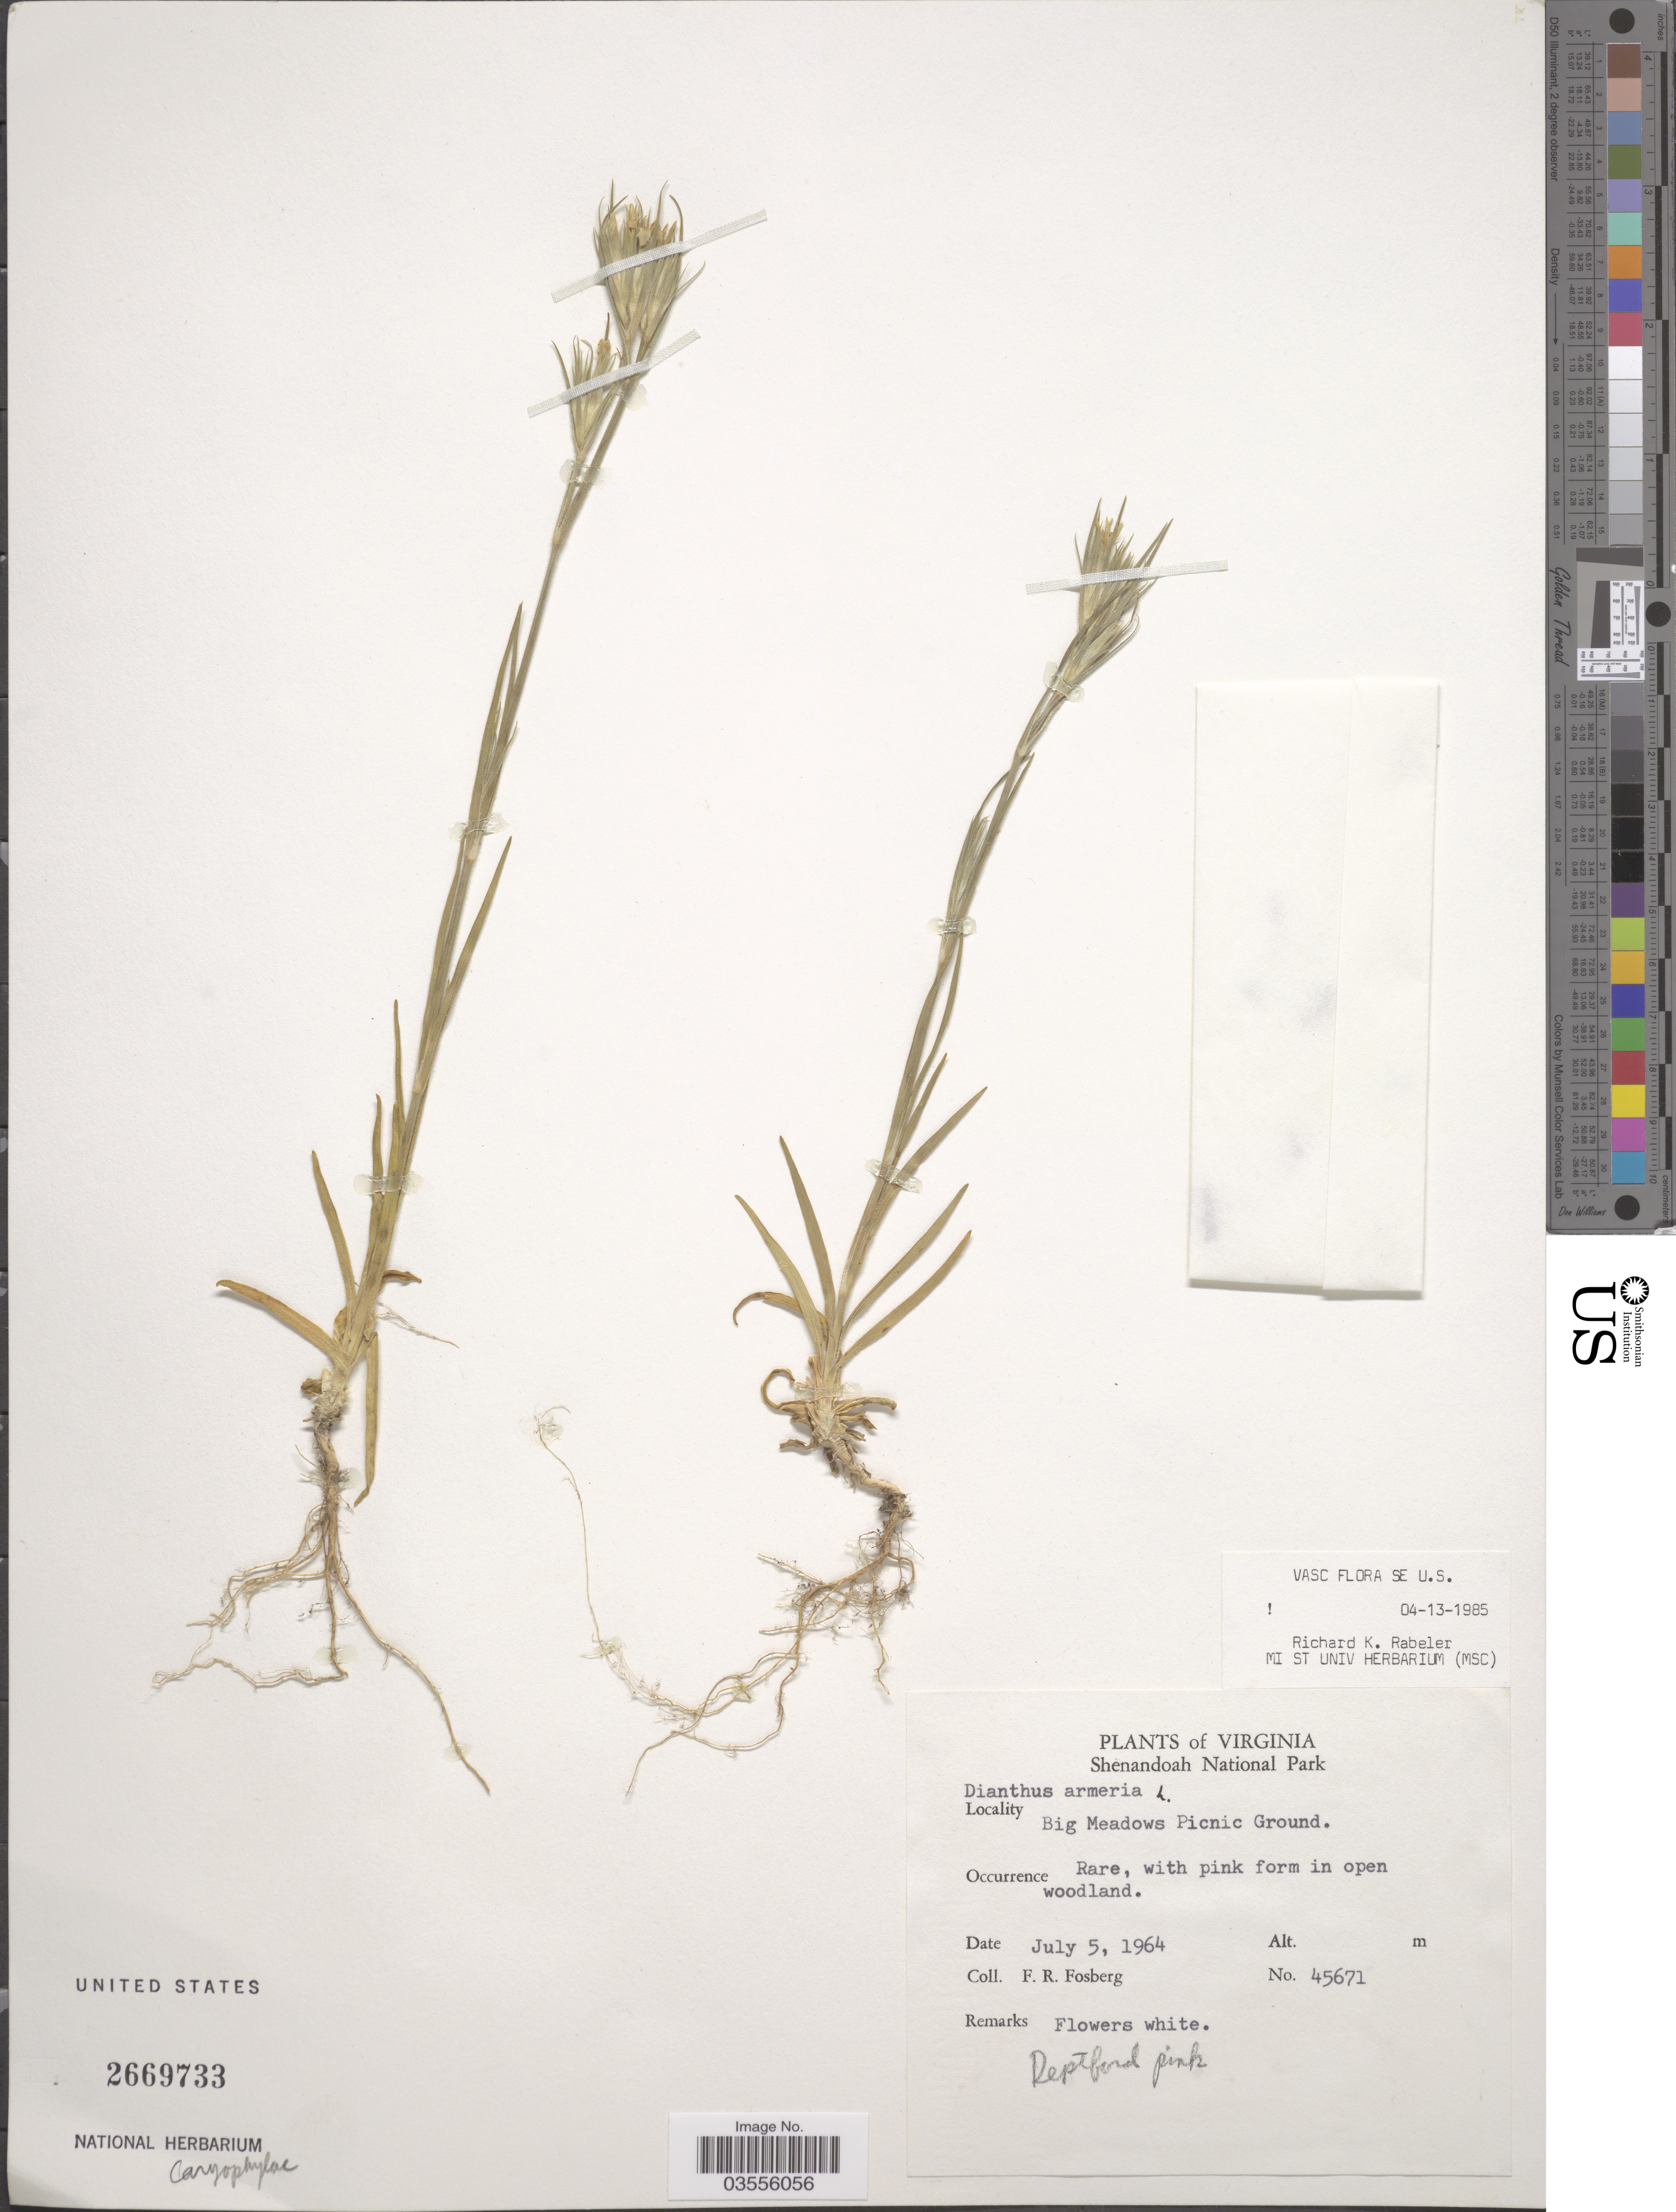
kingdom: Plantae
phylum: Tracheophyta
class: Magnoliopsida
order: Caryophyllales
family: Caryophyllaceae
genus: Dianthus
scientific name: Dianthus armeria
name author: L.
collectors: F. R. Fosberg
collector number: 45671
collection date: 1964-07-05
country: United States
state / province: Virginia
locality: Shenandoah National Park. Big Meadows Picnic Ground.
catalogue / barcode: US 2669733